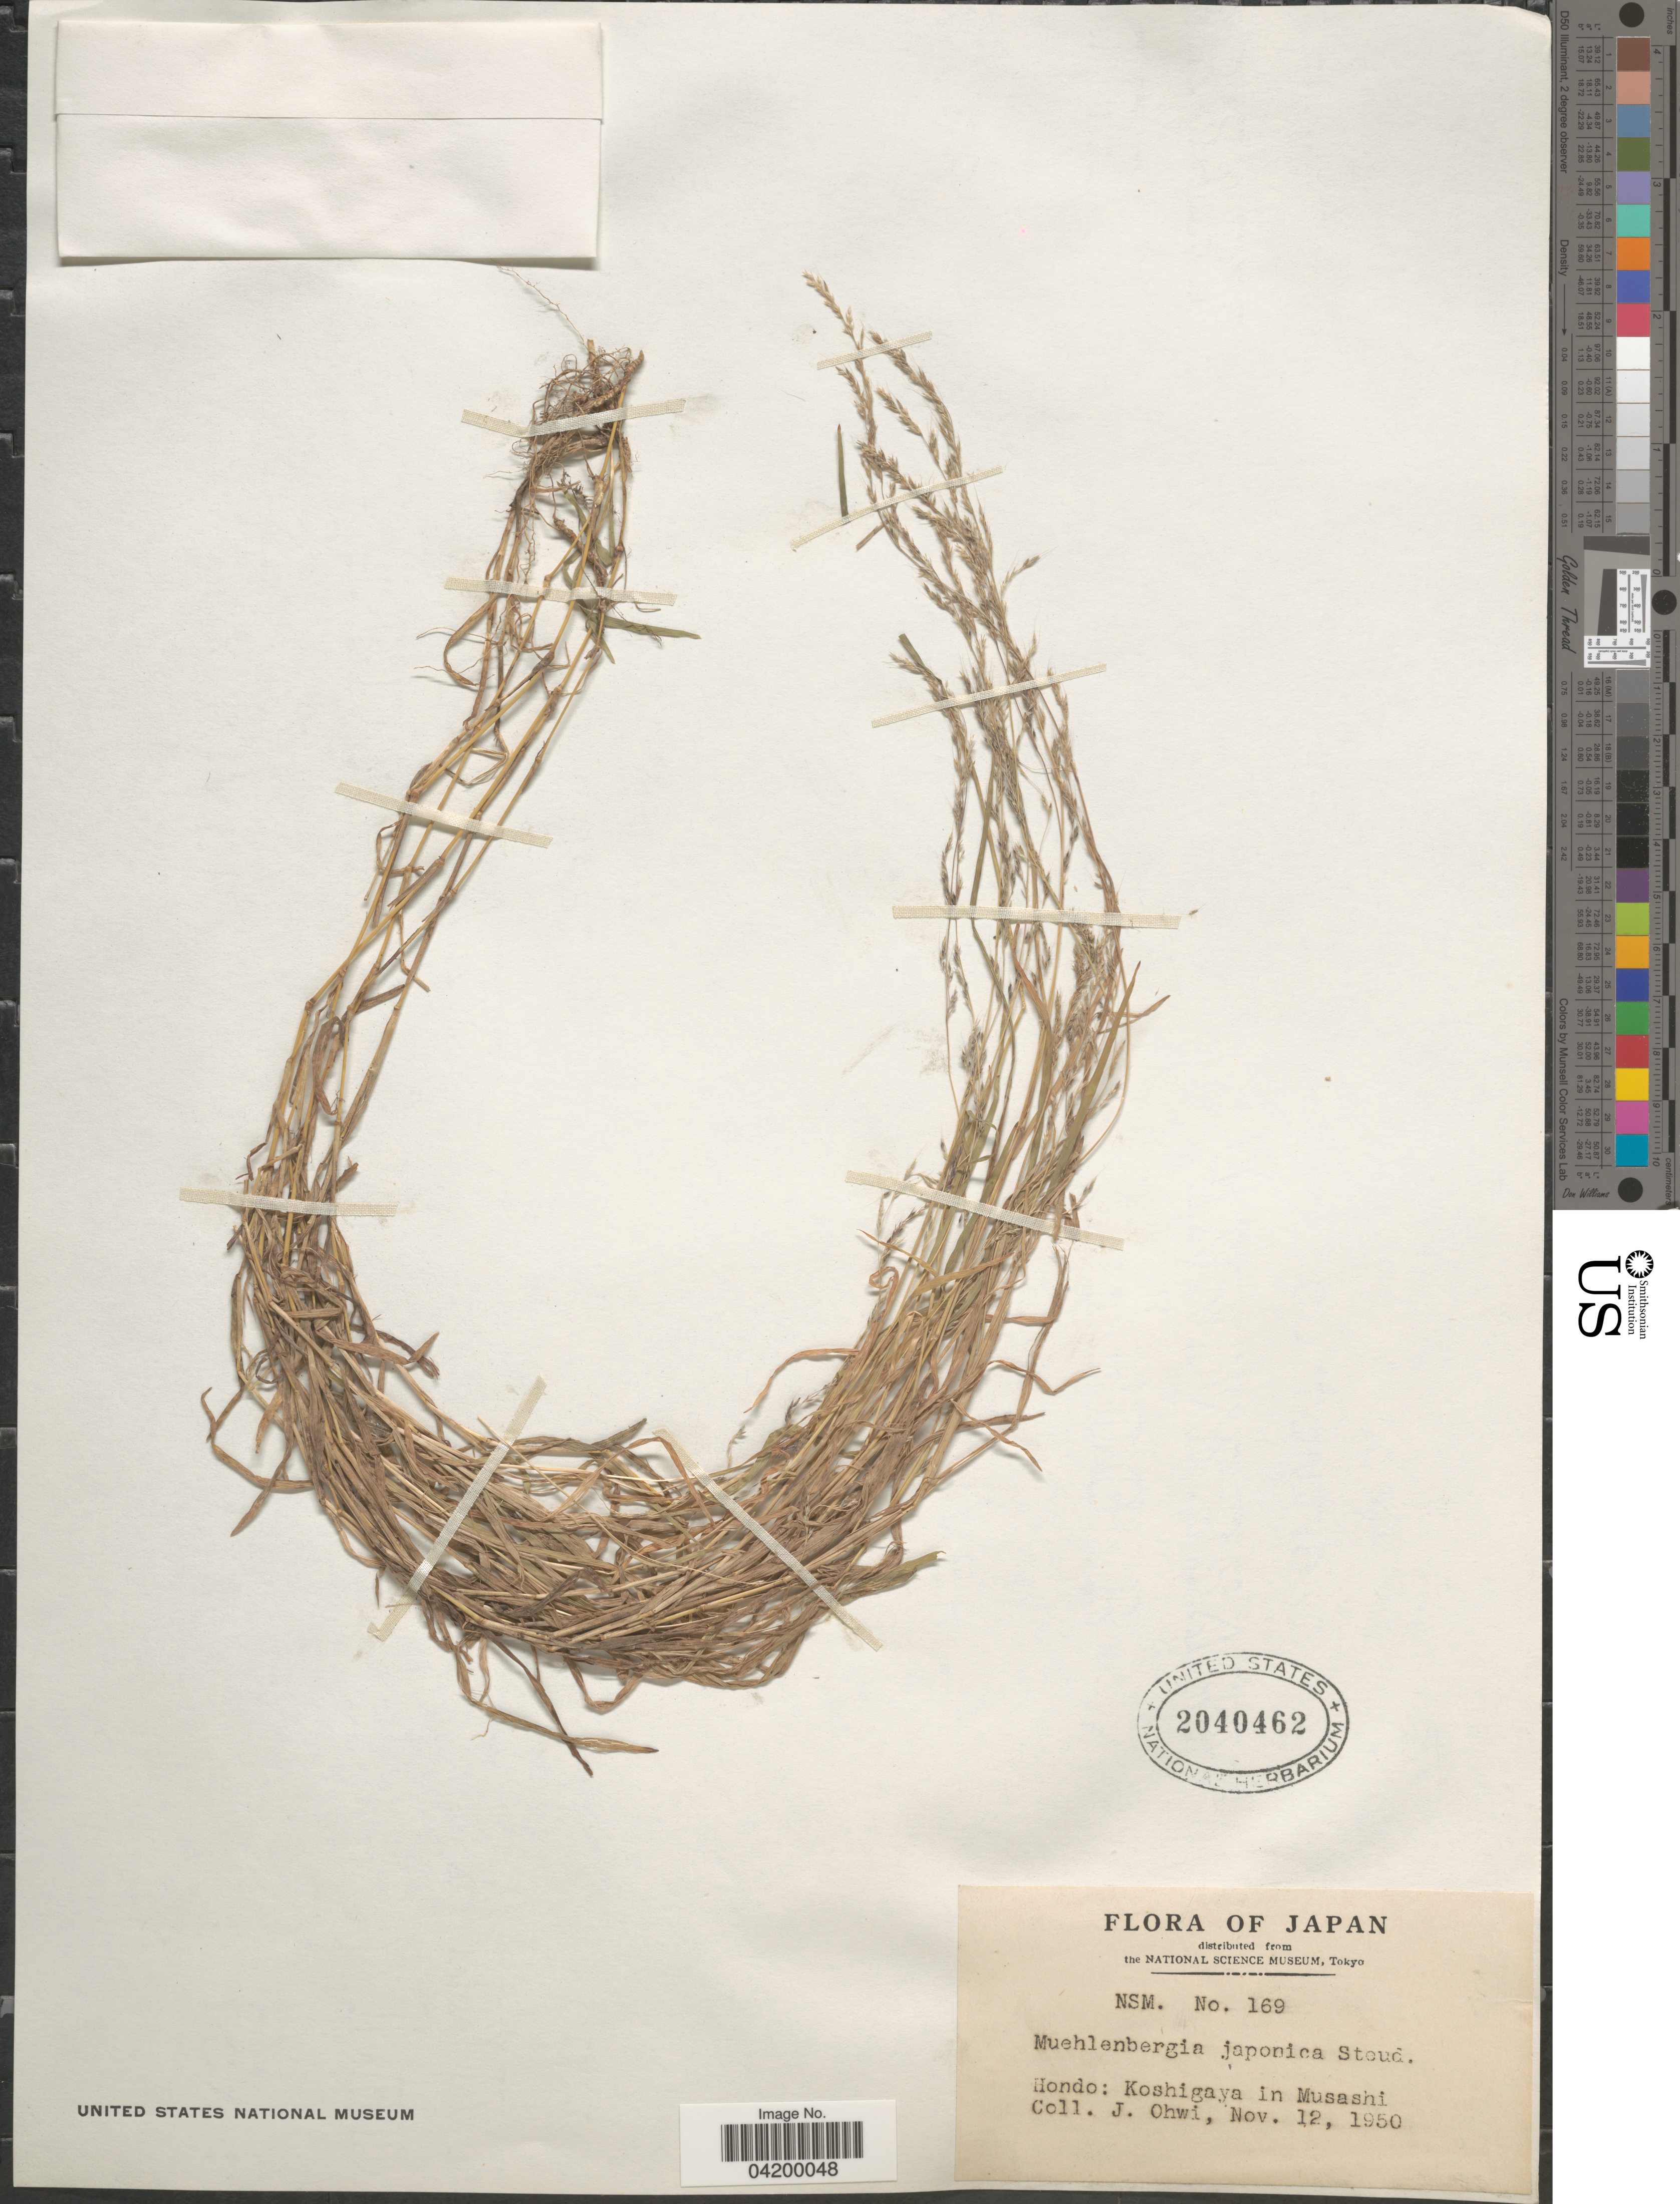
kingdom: Plantae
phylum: Tracheophyta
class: Liliopsida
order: Poales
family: Poaceae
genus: Muhlenbergia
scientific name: Muhlenbergia japonica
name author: Steud.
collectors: J. Ohwi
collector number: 169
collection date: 1950-11-12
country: Japan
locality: Hondo: Koshigaya in Musashi.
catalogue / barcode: US 2040462